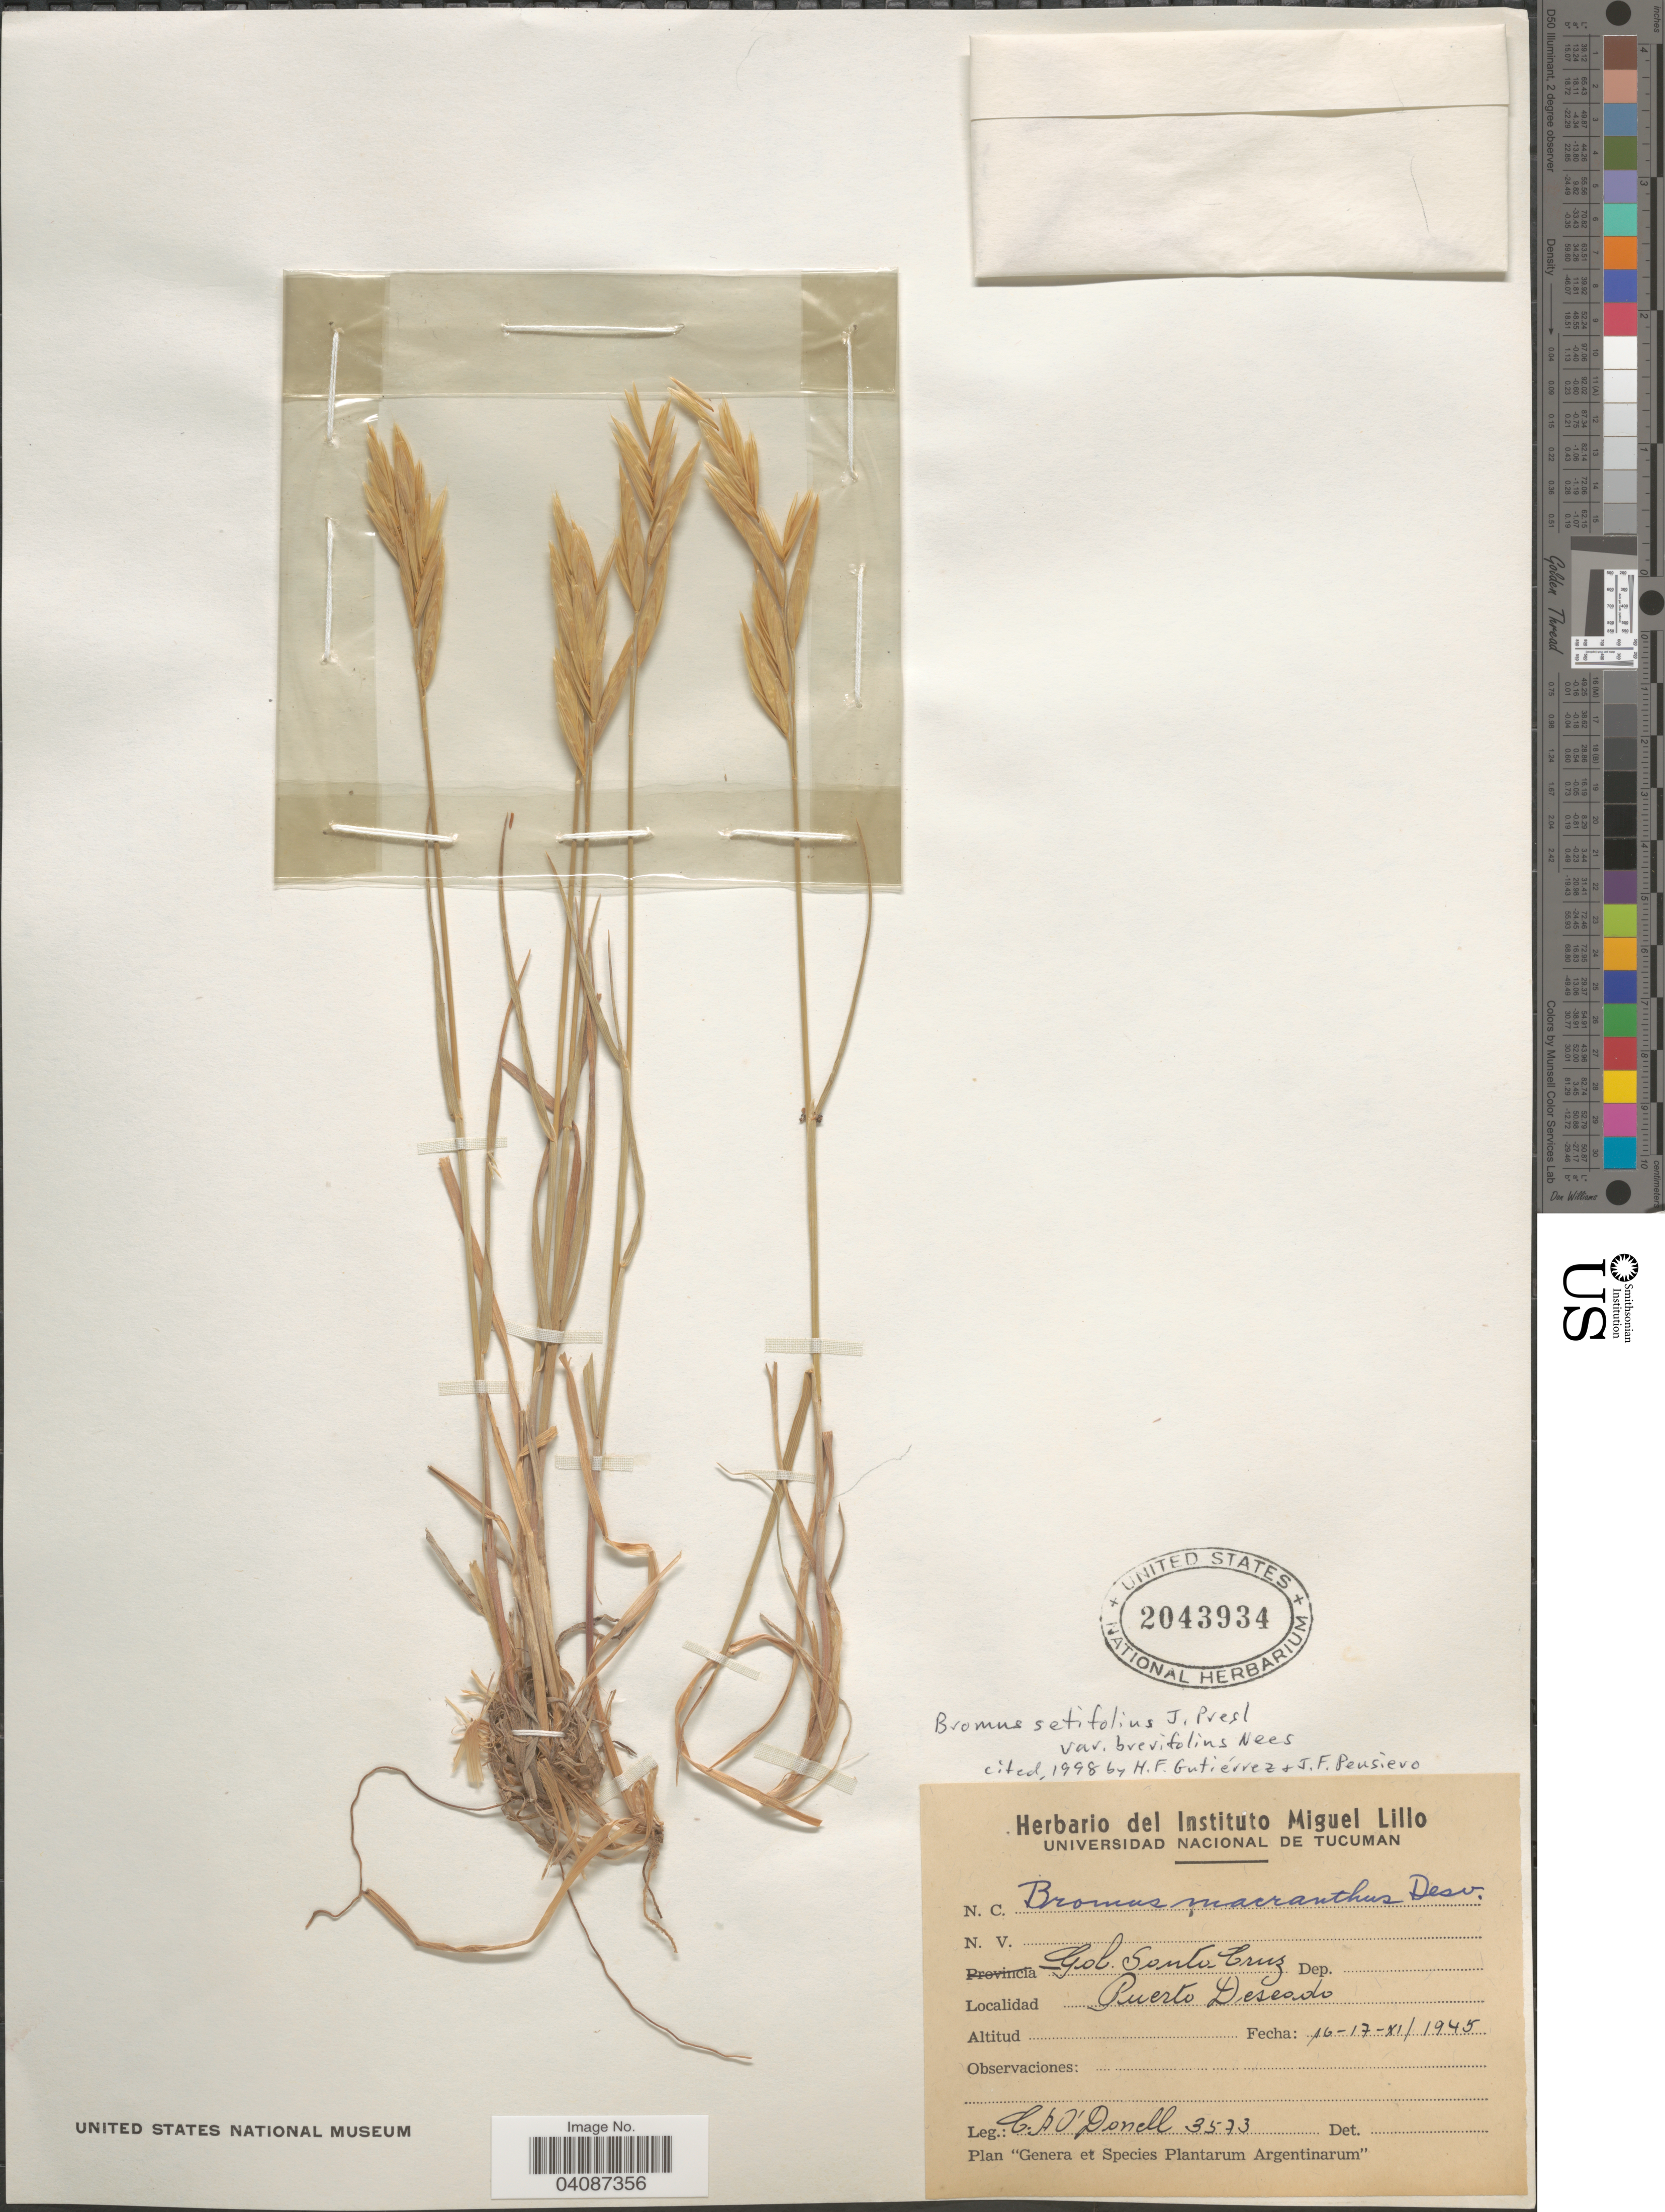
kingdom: Plantae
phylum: Tracheophyta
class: Liliopsida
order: Poales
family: Poaceae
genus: Bromus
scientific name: Bromus setifolis var. brevifolius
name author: Nees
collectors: C. O'Donnell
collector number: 3573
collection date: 1945-11-16/1945-11-17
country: Argentina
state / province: Santa Cruz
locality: Puerto Deseado.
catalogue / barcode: US 2043934